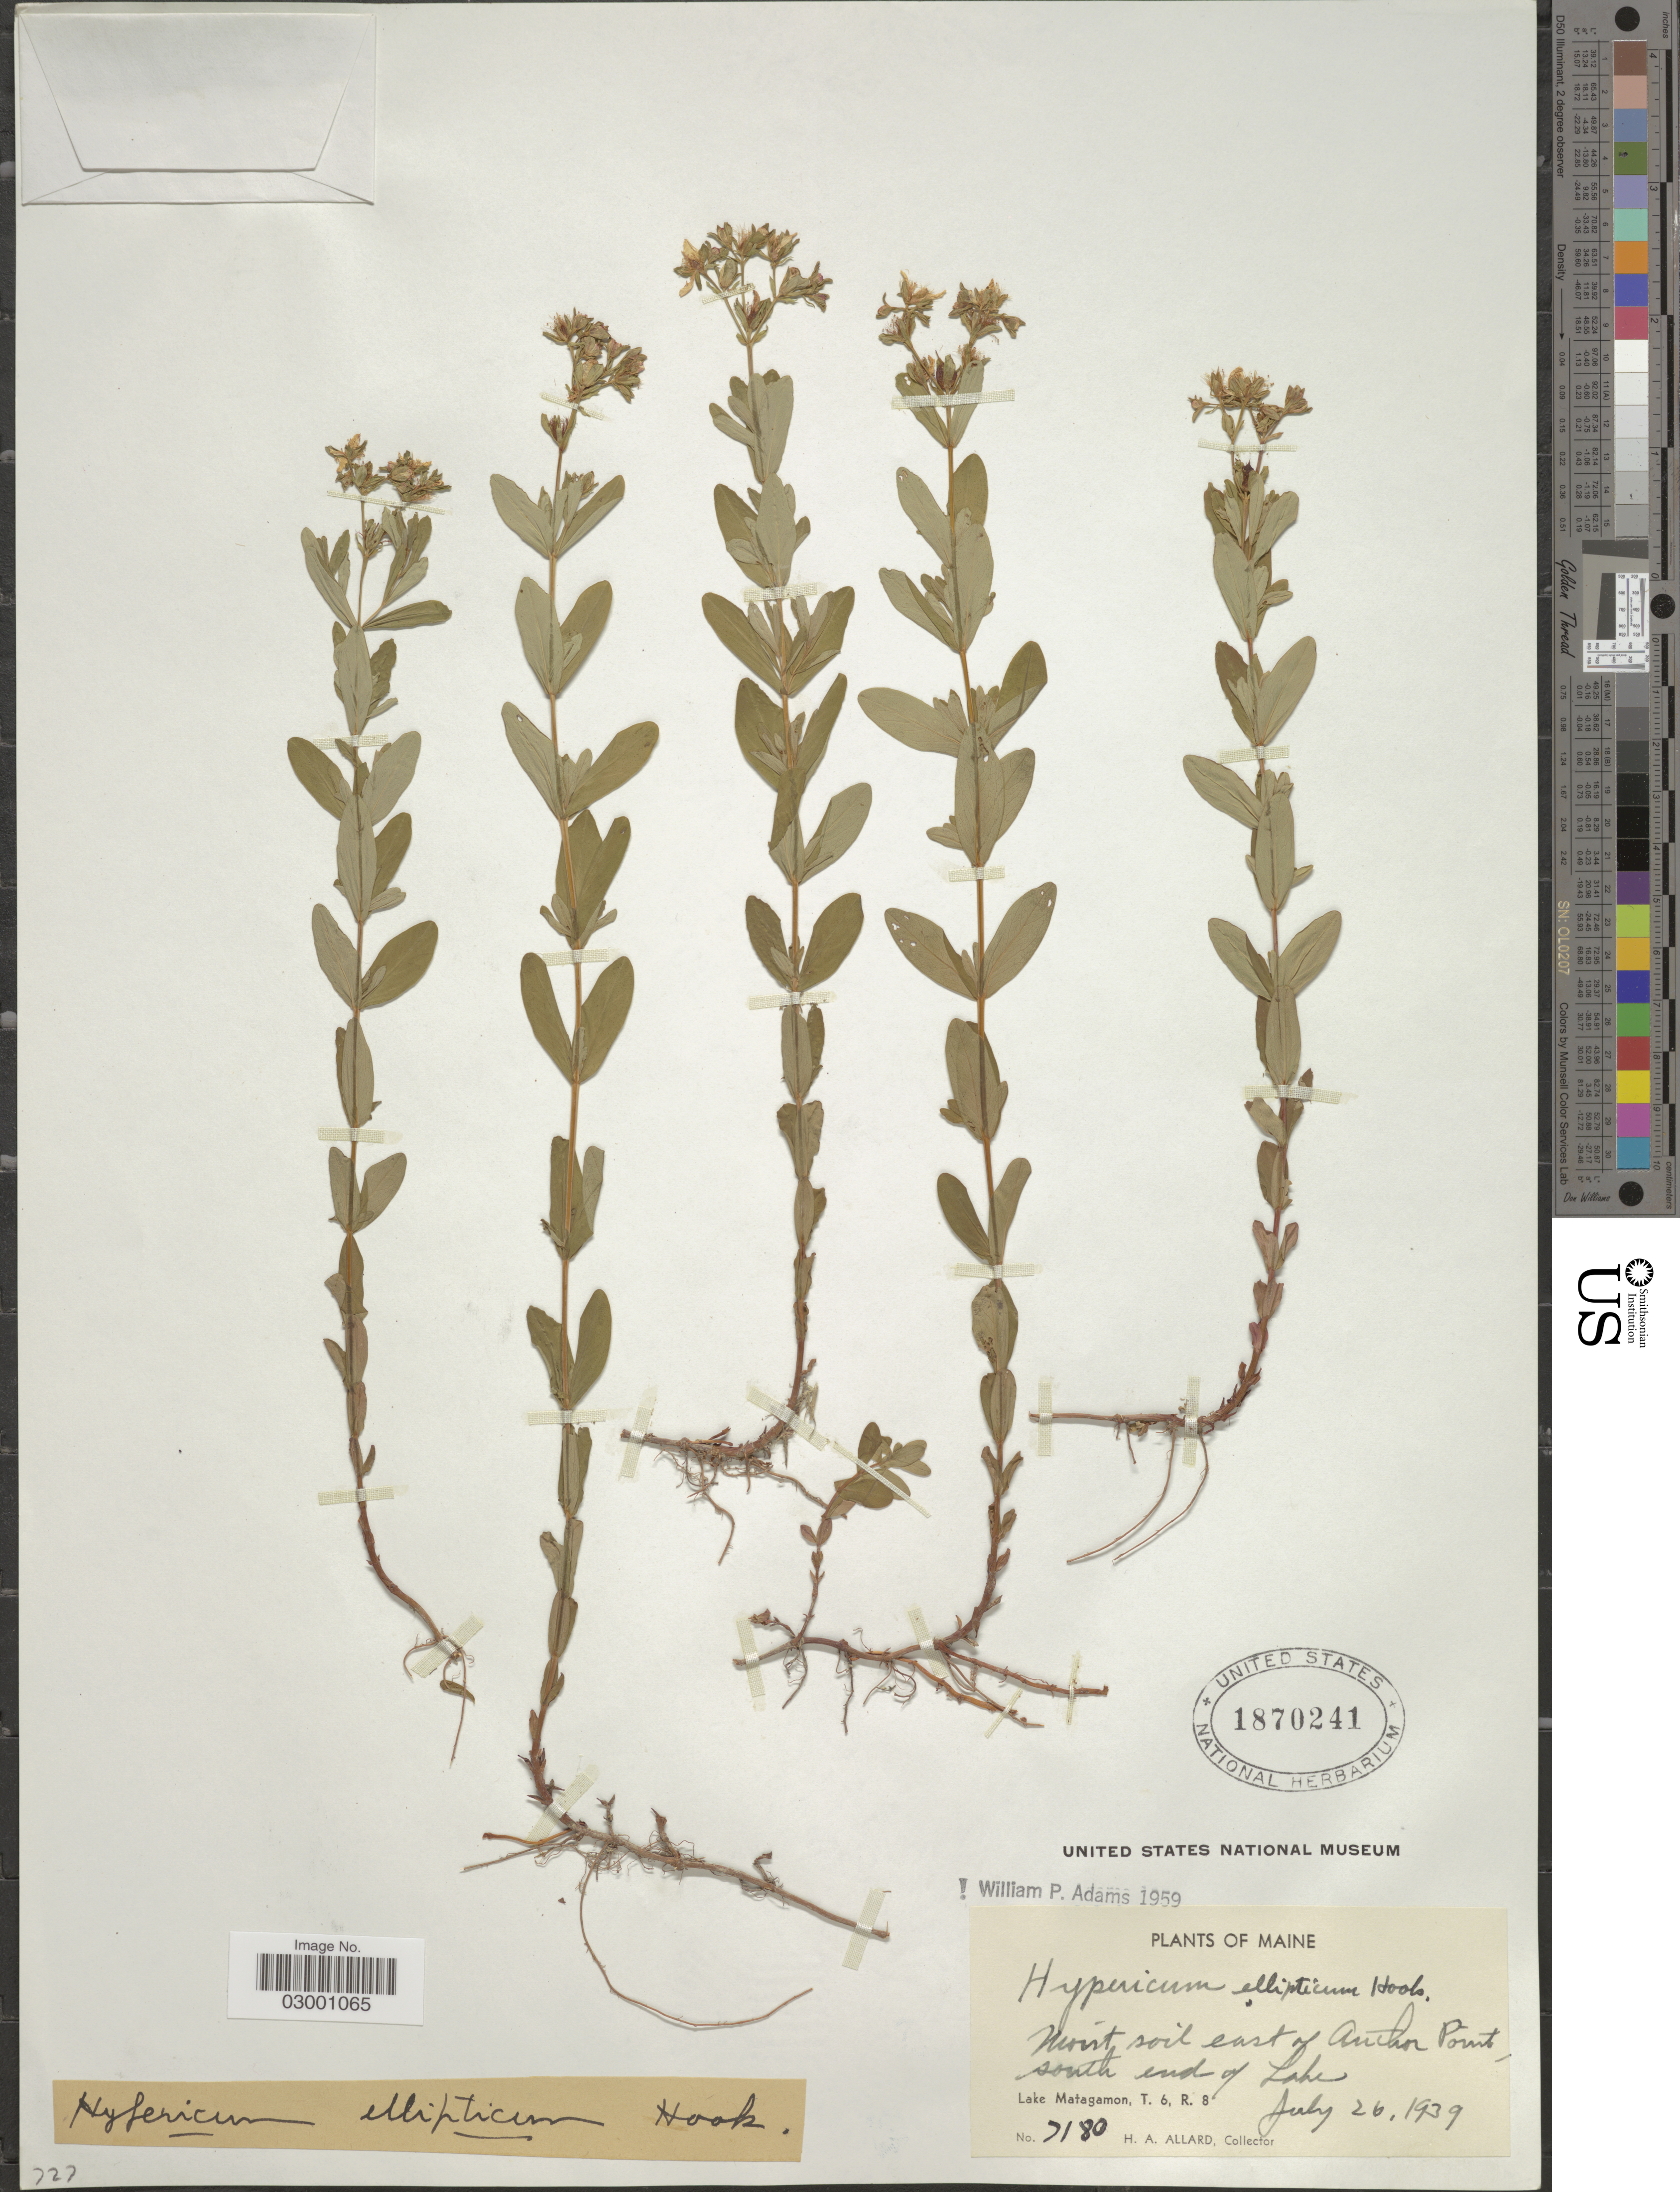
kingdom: Plantae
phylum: Tracheophyta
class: Magnoliopsida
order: Malpighiales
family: Hypericaceae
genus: Hypericum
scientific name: Hypericum ellipticum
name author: Hook.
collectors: H. A. Allard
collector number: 7180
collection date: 1939-07-26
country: United States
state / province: Maine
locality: Moist soil east of Author Point, south end of Lake, Lake Matagamon, T. 6, R. 8.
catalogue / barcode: US 1870241